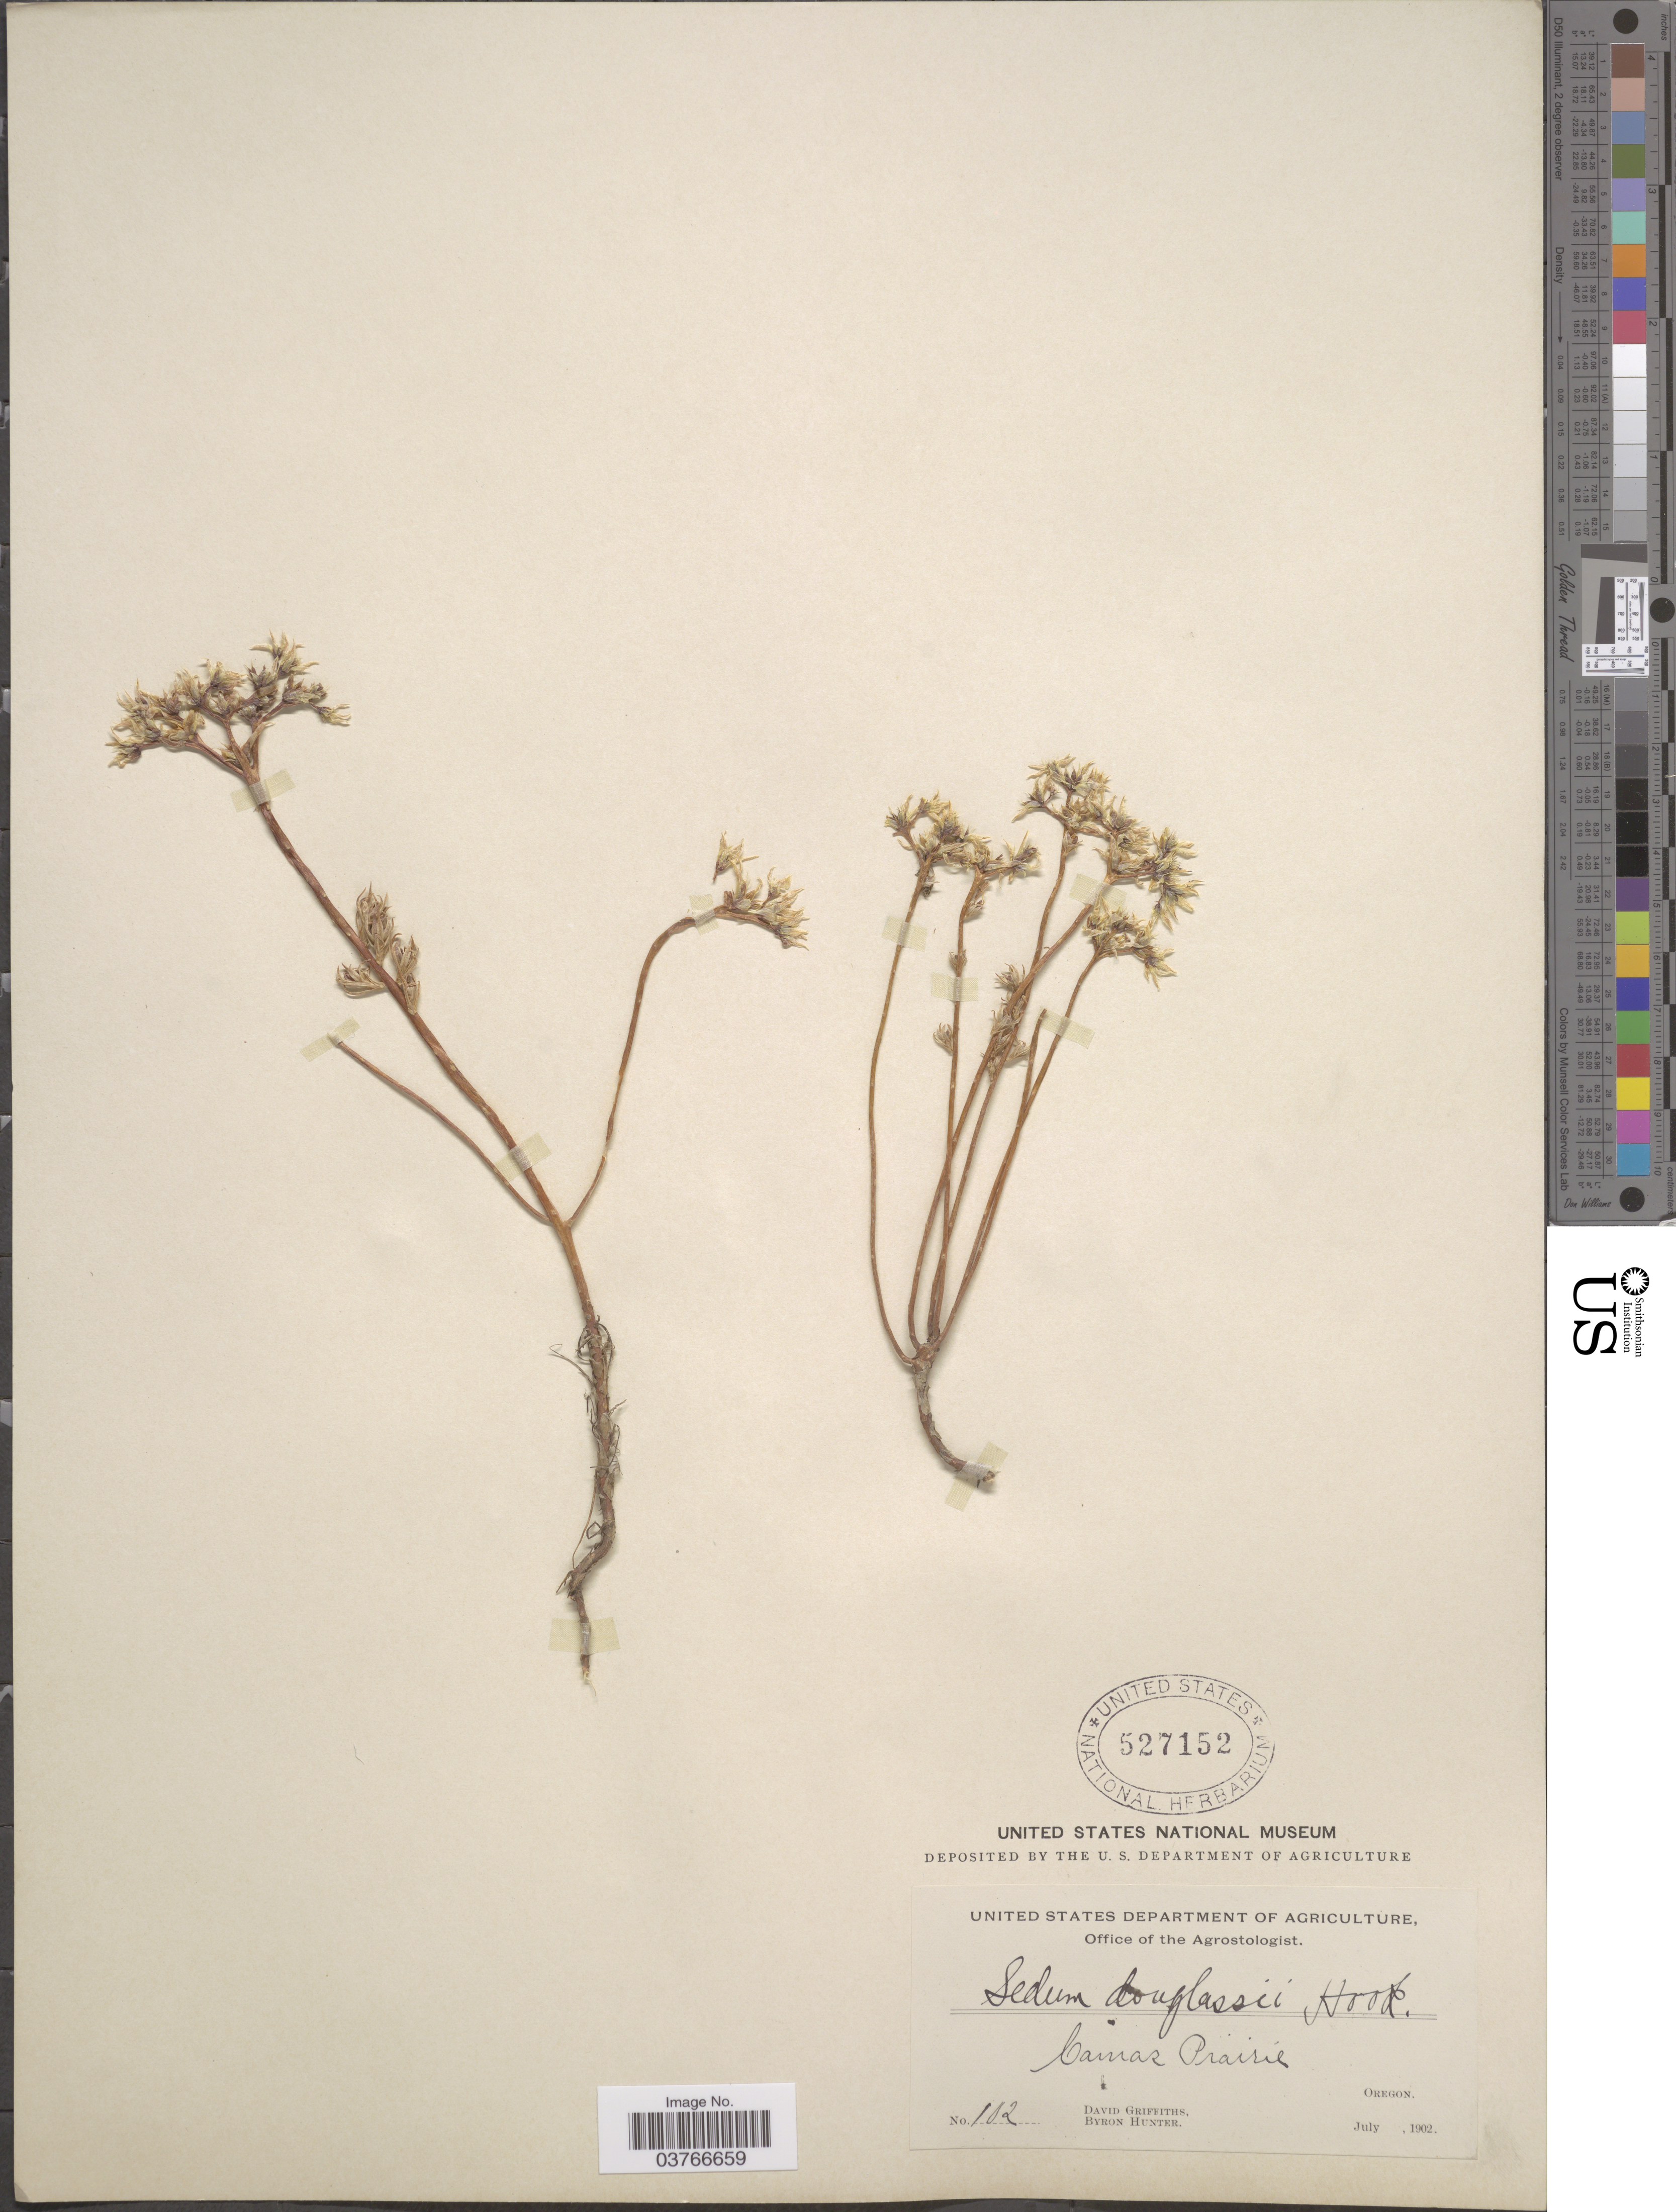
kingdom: Plantae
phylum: Tracheophyta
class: Magnoliopsida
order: Saxifragales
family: Crassulaceae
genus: Sedum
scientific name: Sedum stenopetalum var. stenopetalum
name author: Pursh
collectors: D. Griffiths & B. Hunter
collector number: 102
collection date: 1902-07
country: United States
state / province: Oregon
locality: Camas Prairie.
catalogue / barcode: US 527152